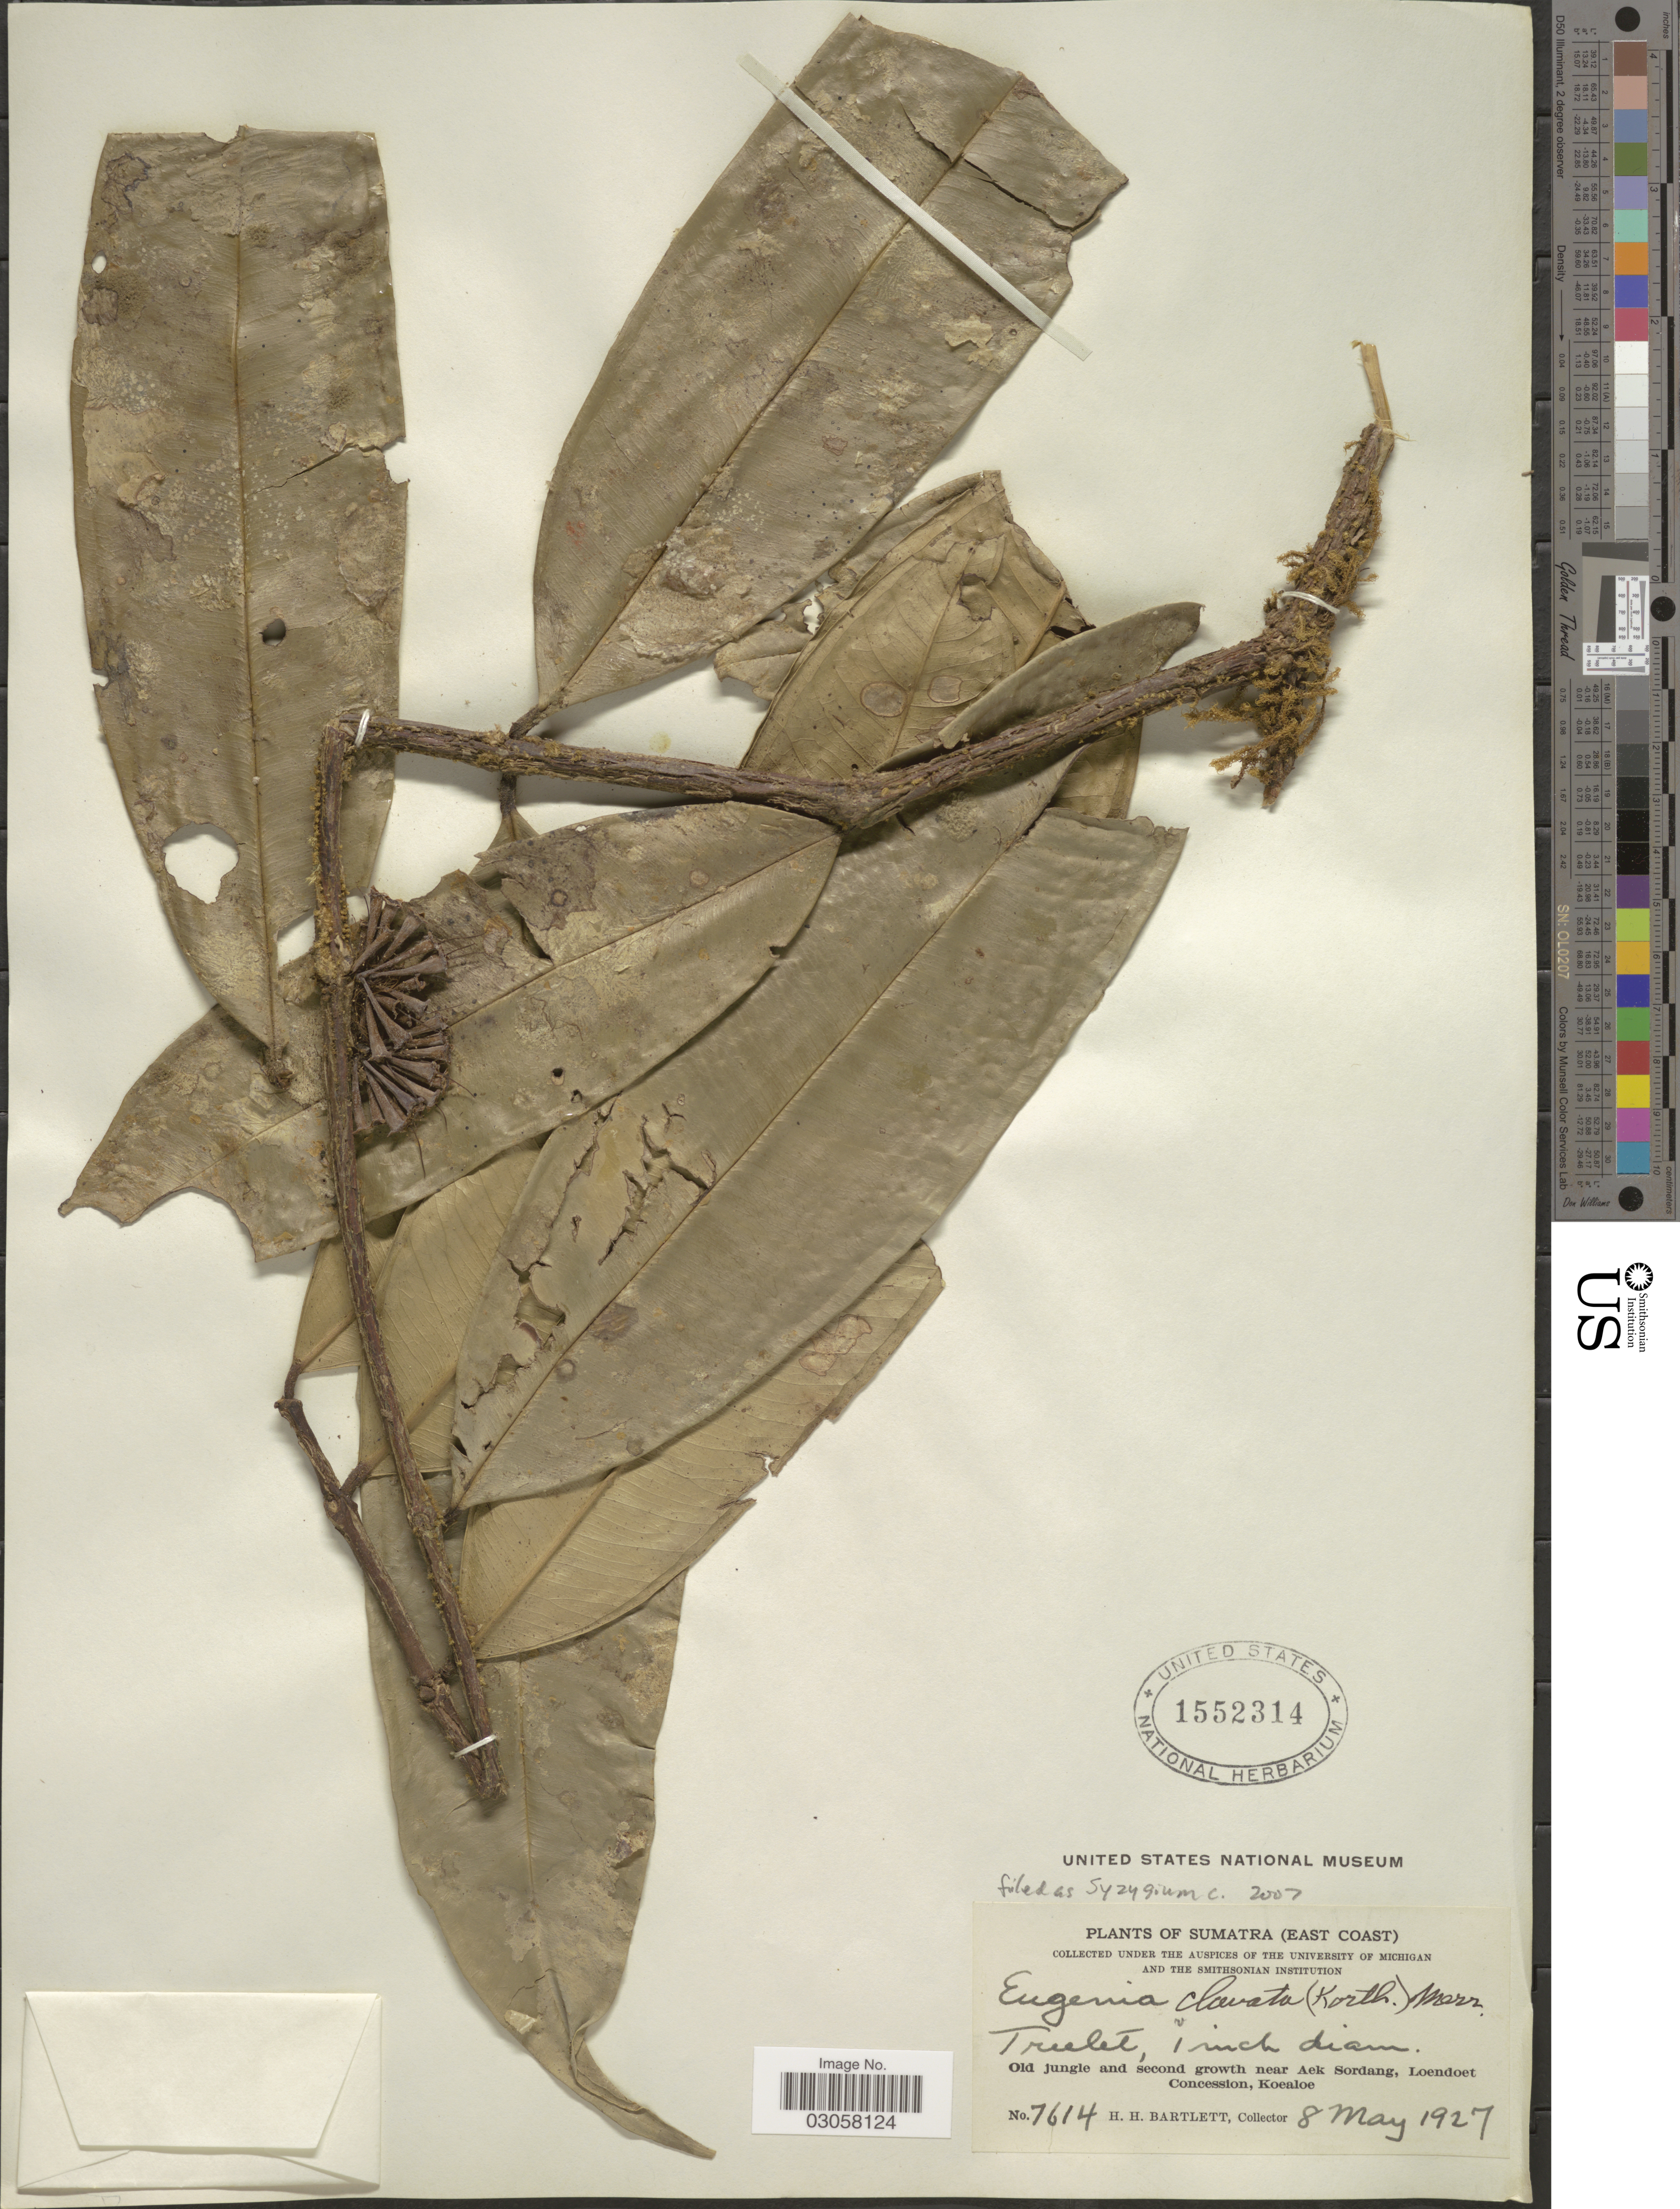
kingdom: Plantae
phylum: Tracheophyta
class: Magnoliopsida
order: Myrtales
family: Myrtaceae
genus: Syzygium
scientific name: Syzygium clavatum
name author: (Korth.) Merr. & Perr.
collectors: H. H. Bartlett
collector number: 7614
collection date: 1927-05-08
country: Indonesia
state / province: Sumatra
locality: (East Coast). Old Jungle and second growth near Aek Sordang, Loendoet Concession, Koealoe.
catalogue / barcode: US 1552314